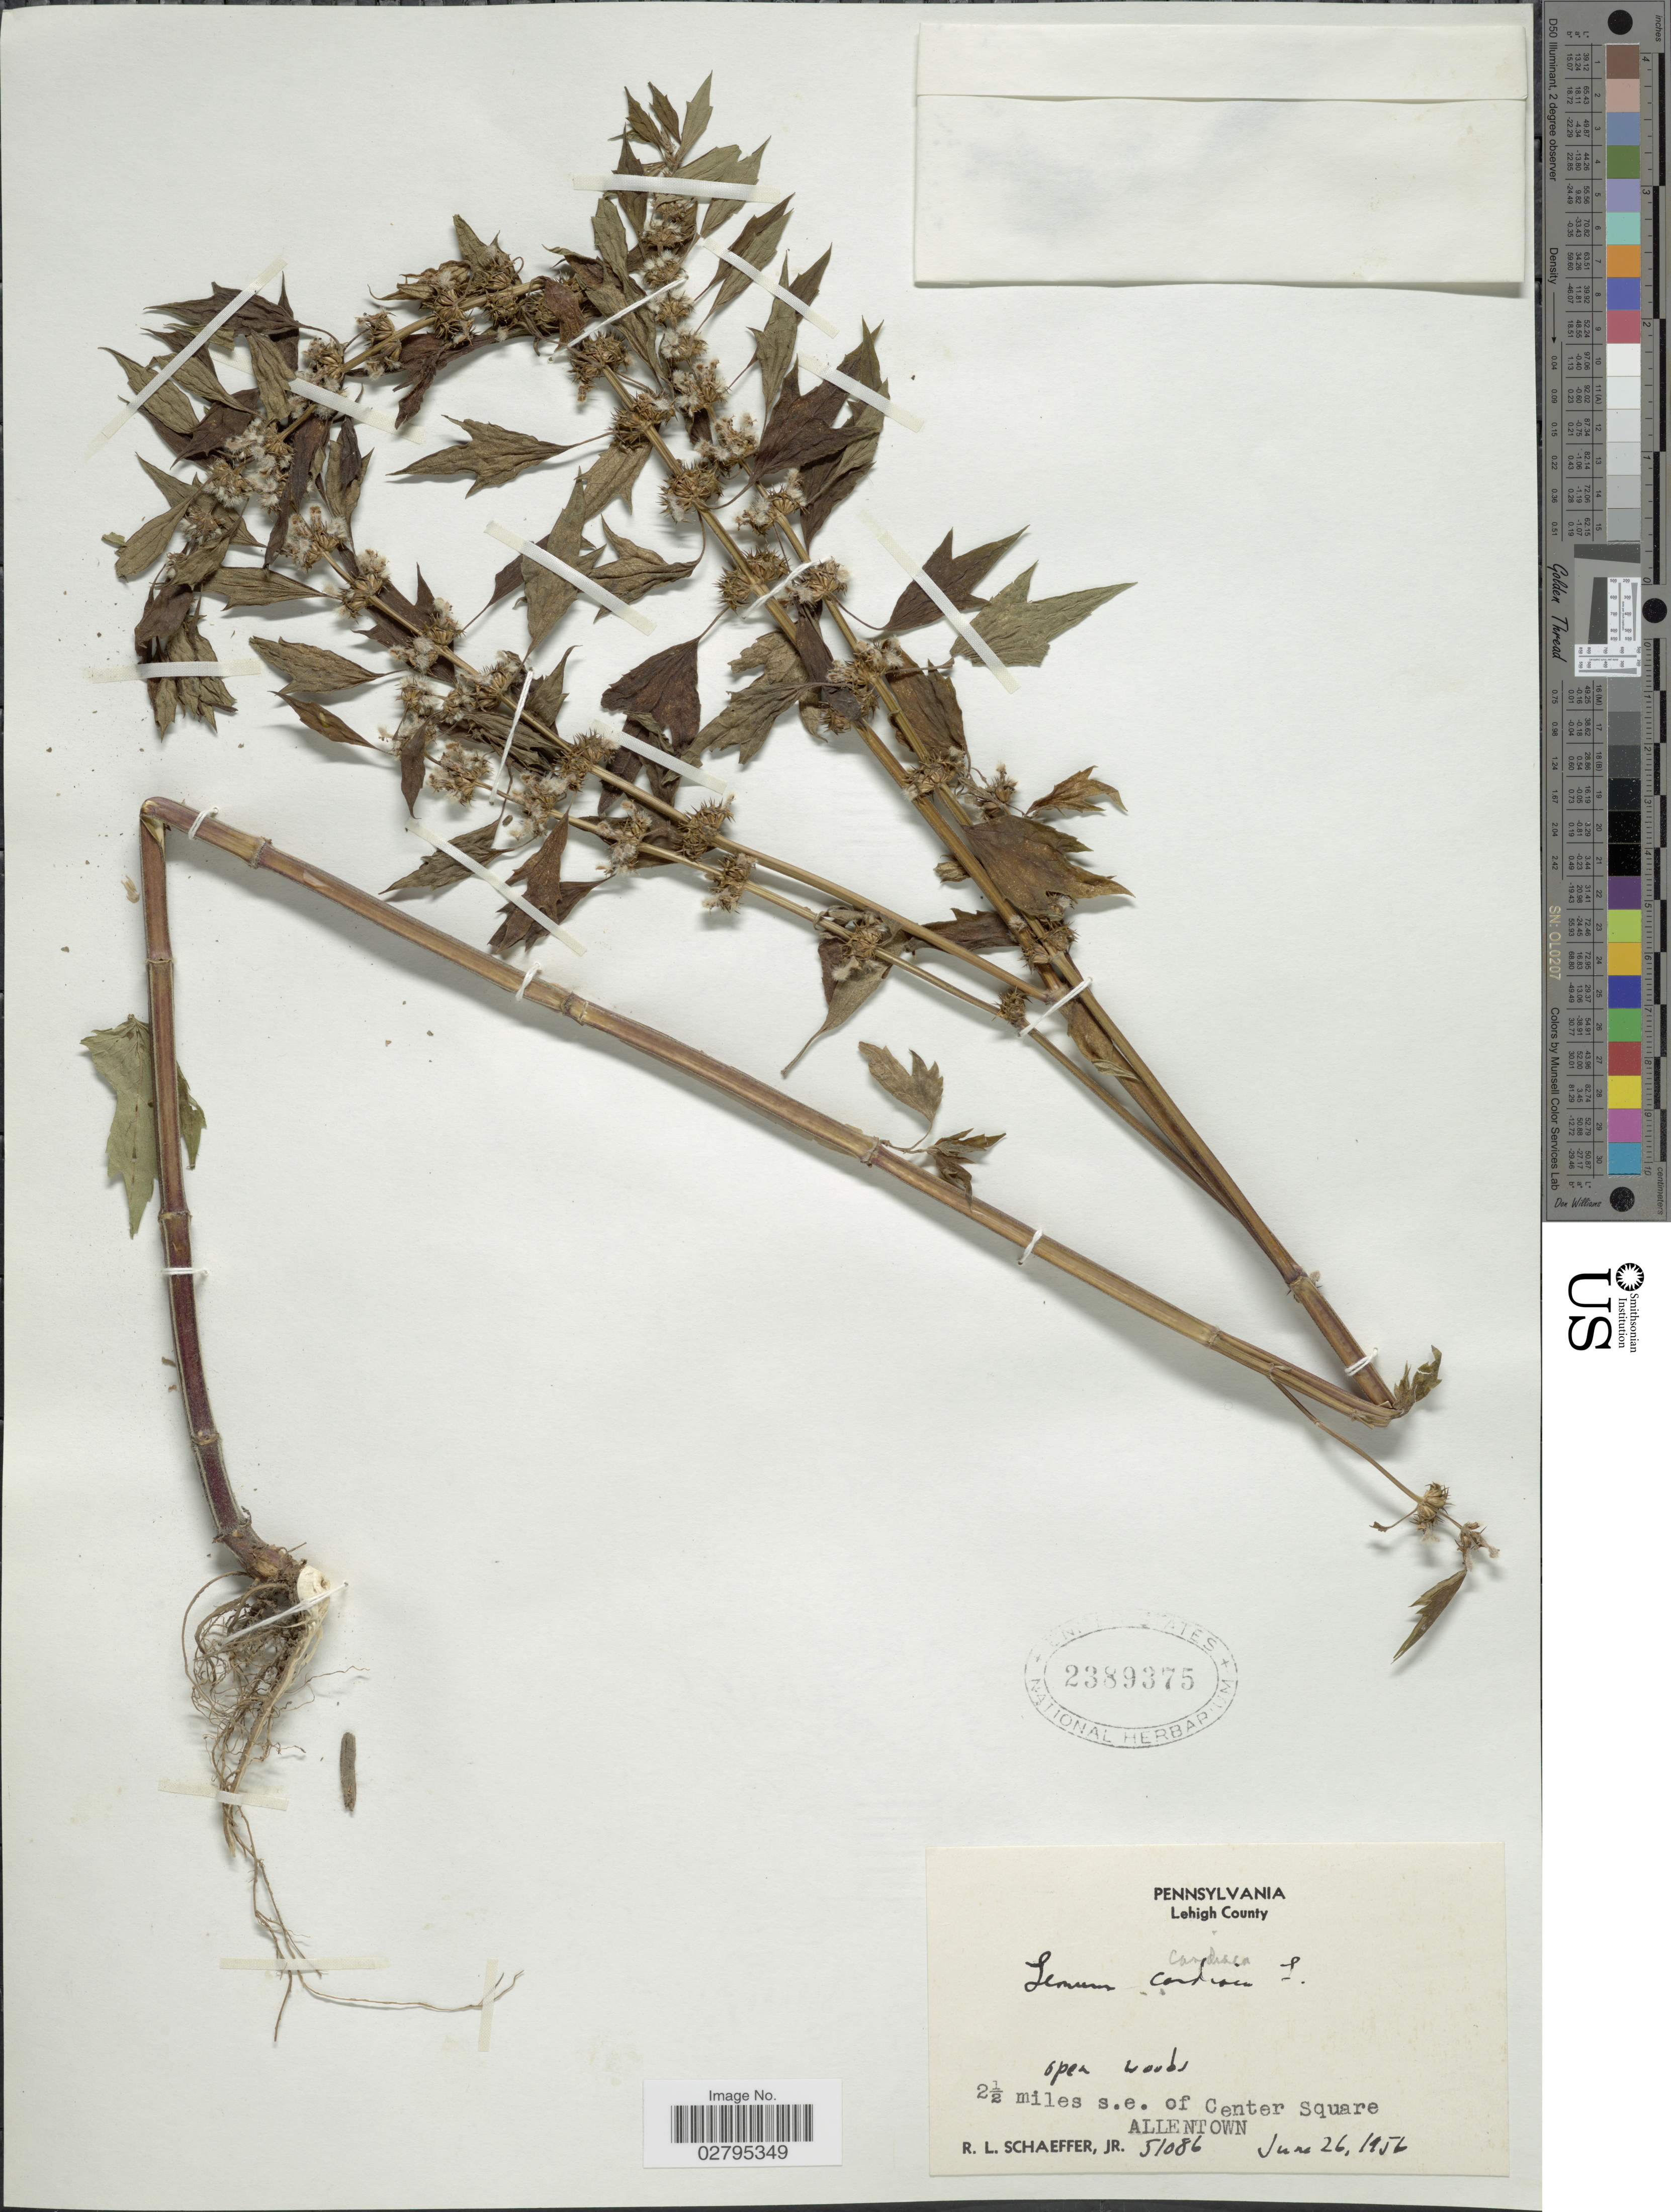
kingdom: Plantae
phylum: Tracheophyta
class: Magnoliopsida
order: Lamiales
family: Lamiaceae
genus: Leonurus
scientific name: Leonurus cardiaca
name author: L.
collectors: R. L. Schaeffer Jr.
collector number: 51086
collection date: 1956-06-26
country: United States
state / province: Pennsylvania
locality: Lehigh County, 2½ miles s.e. of Center Square, Allentown.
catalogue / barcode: US 2389378